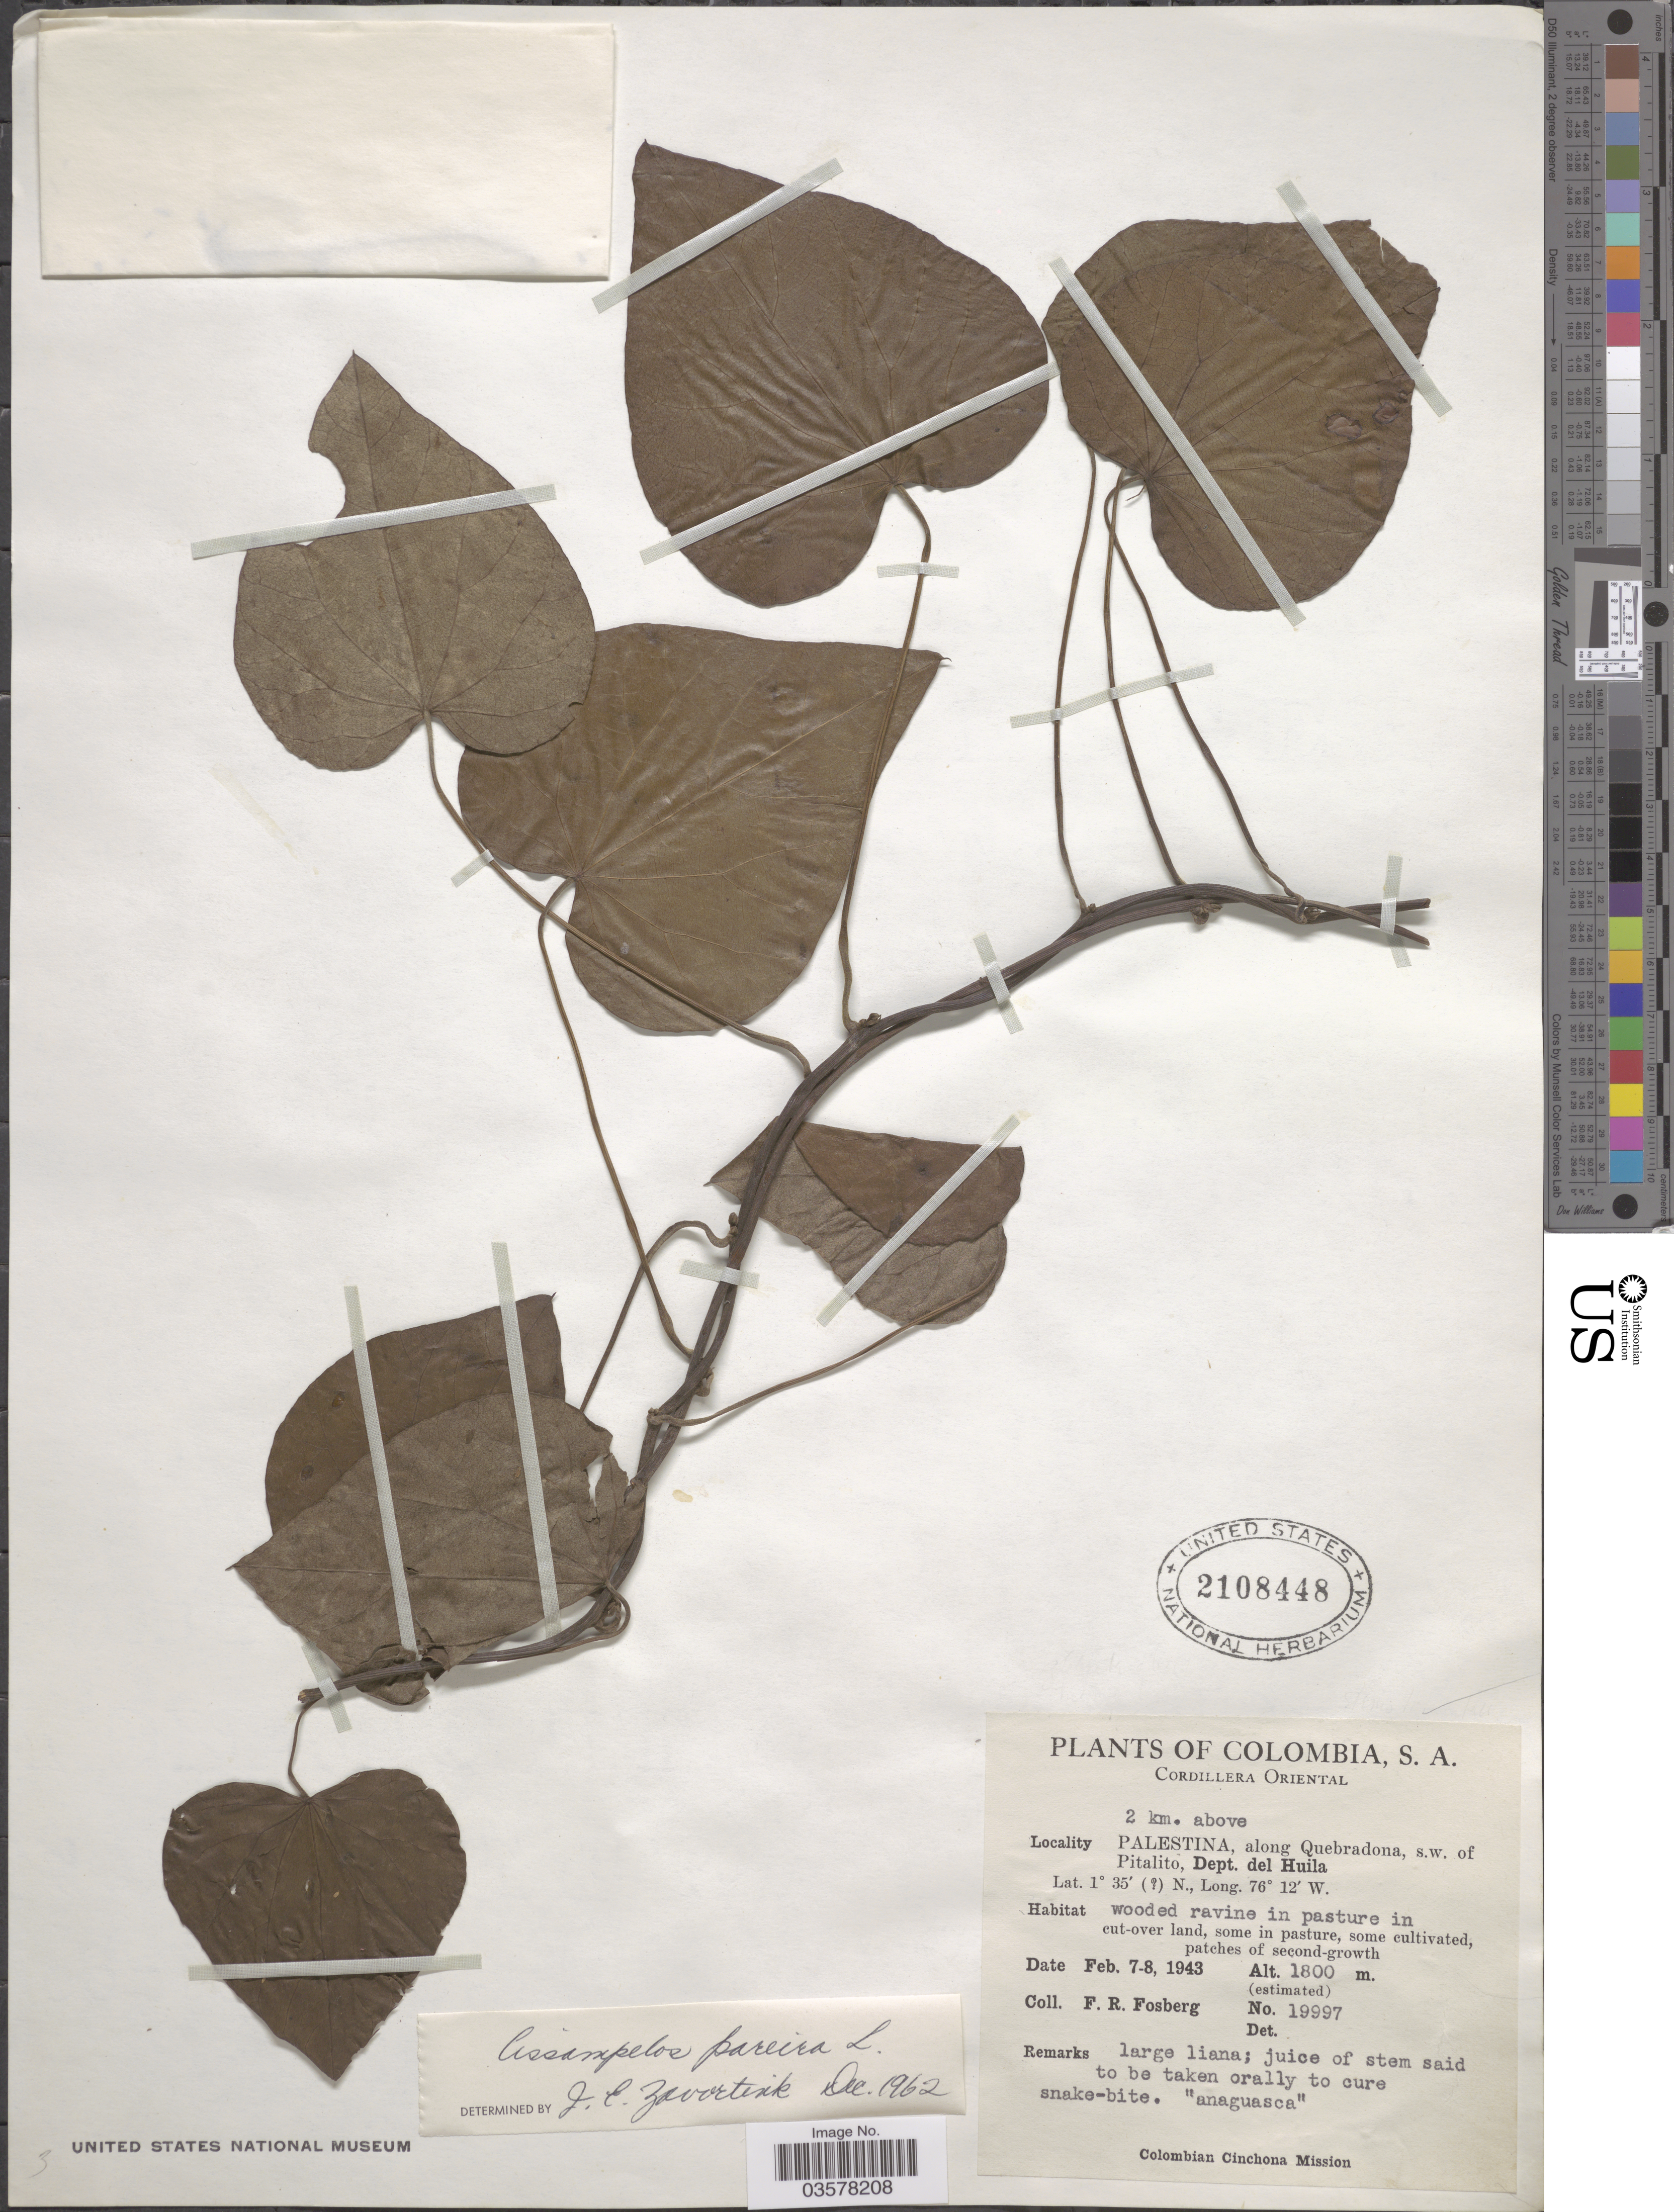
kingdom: Plantae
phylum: Tracheophyta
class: Magnoliopsida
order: Ranunculales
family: Menispermaceae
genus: Cissampelos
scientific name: Cissampelos pareira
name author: L.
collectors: F. R. Fosberg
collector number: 19997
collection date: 1943-02-07/1943-02-08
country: Colombia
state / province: Huila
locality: Cordillera Oriental. 2 km. above Palestina, along Quebradona, s.w. of Pitalito, Dept. del Huila.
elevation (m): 1800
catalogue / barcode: US 2108448